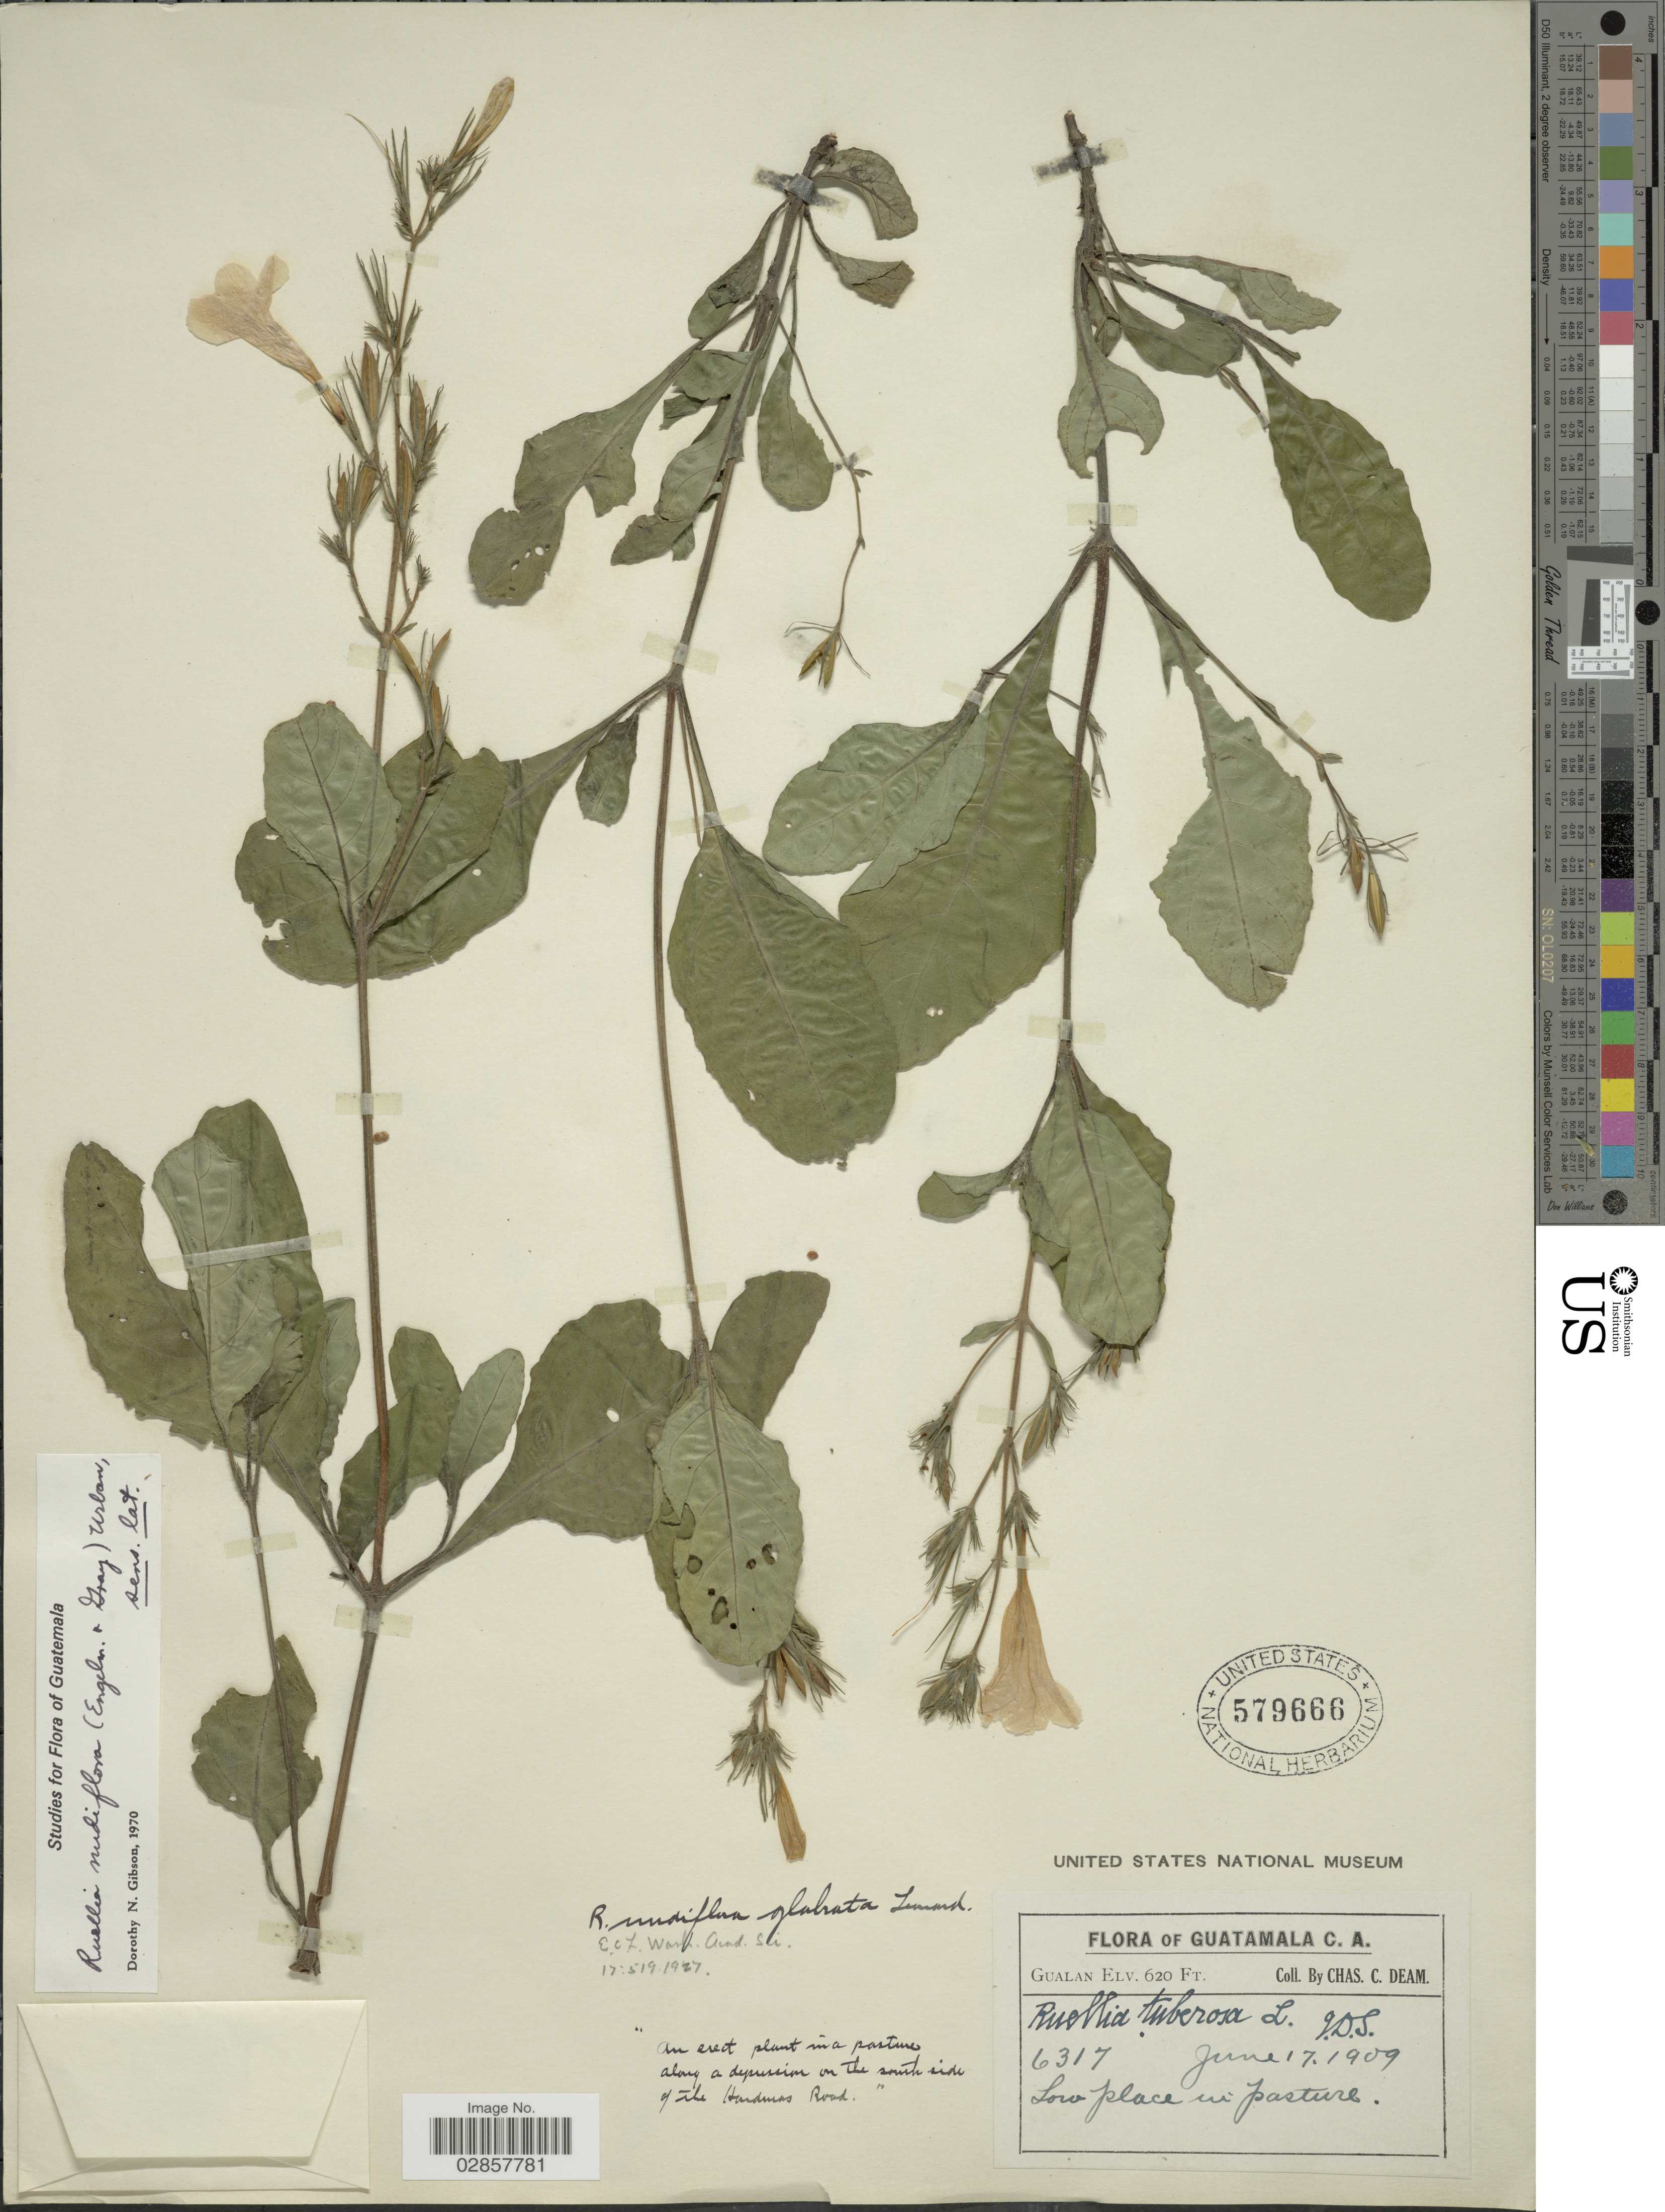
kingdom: Plantae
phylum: Tracheophyta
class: Magnoliopsida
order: Lamiales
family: Acanthaceae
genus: Ruellia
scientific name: Ruellia nudiflora var. glabrata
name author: Leonard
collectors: C. C. Deam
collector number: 6317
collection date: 1909-06-17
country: Guatemala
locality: Gualan.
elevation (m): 189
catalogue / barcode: US 579666